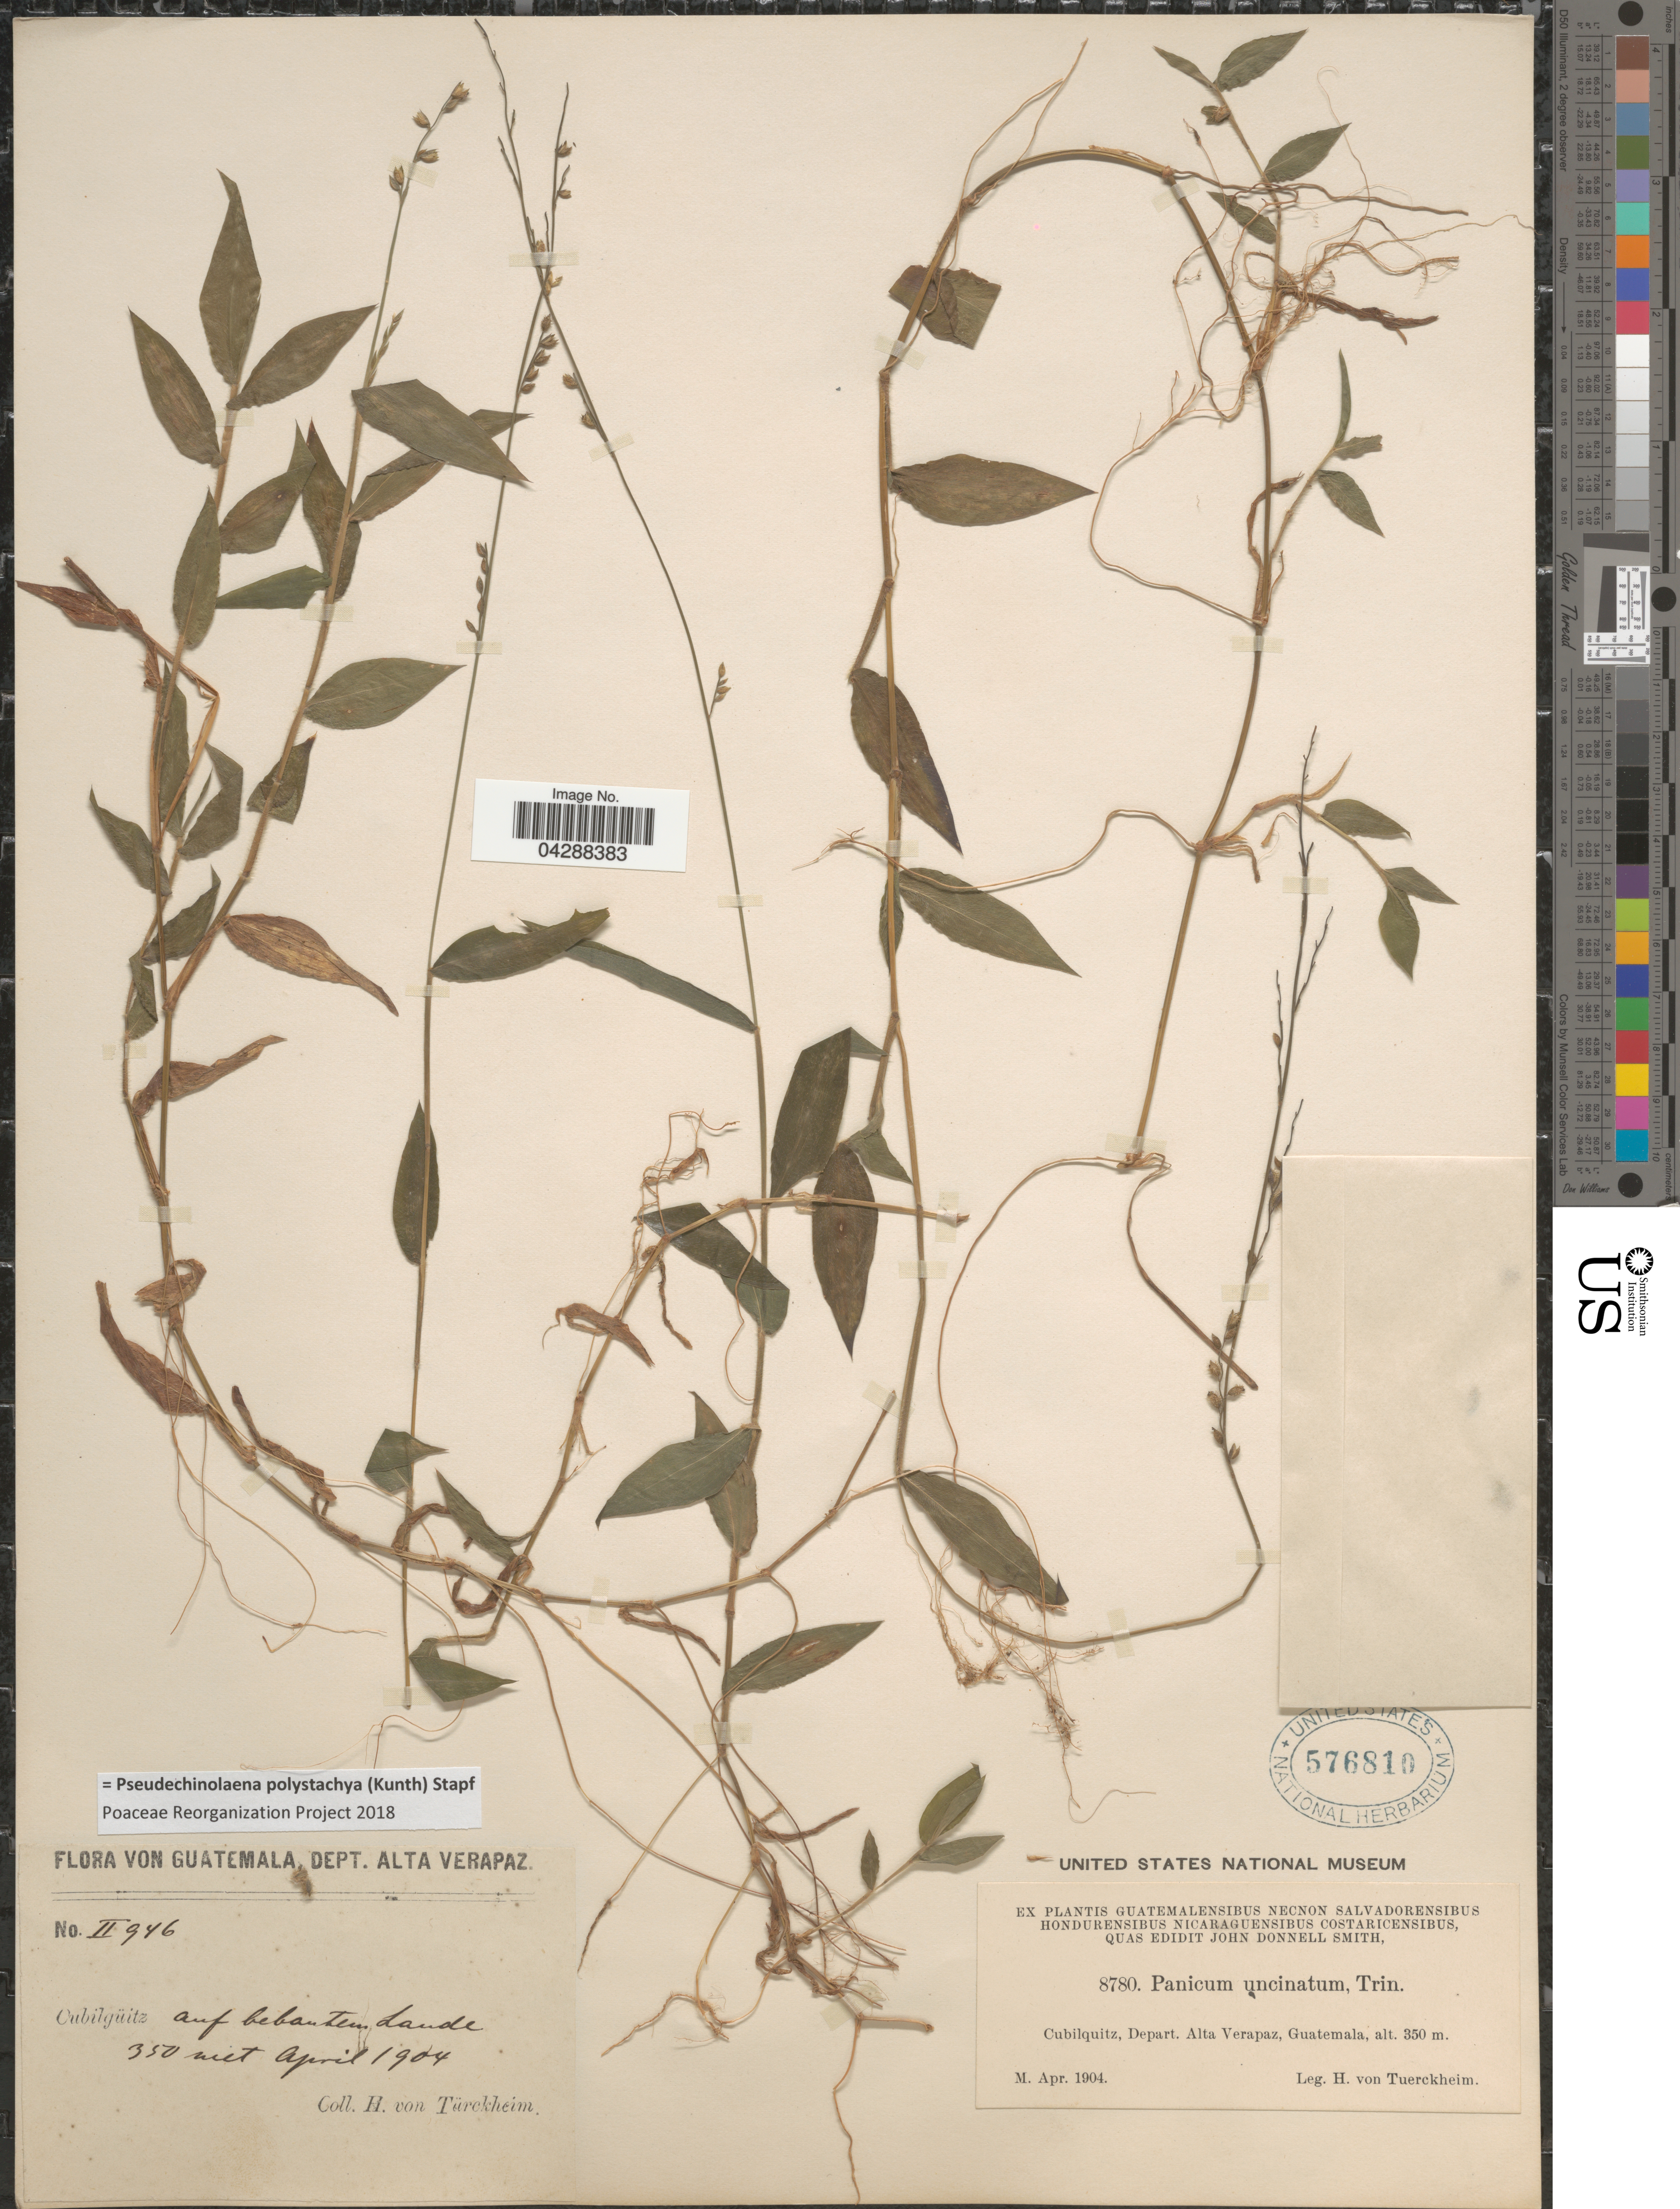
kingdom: Plantae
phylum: Tracheophyta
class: Liliopsida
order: Poales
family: Poaceae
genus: Pseudechinolaena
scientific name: Pseudechinolaena polystachya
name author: (Kunth) Stapf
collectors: H. von Türckheim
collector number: II946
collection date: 1904-04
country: Guatemala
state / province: Alta Verapaz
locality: Cubilquitz, Depart. Alta Verapaz.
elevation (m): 350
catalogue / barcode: US 576810